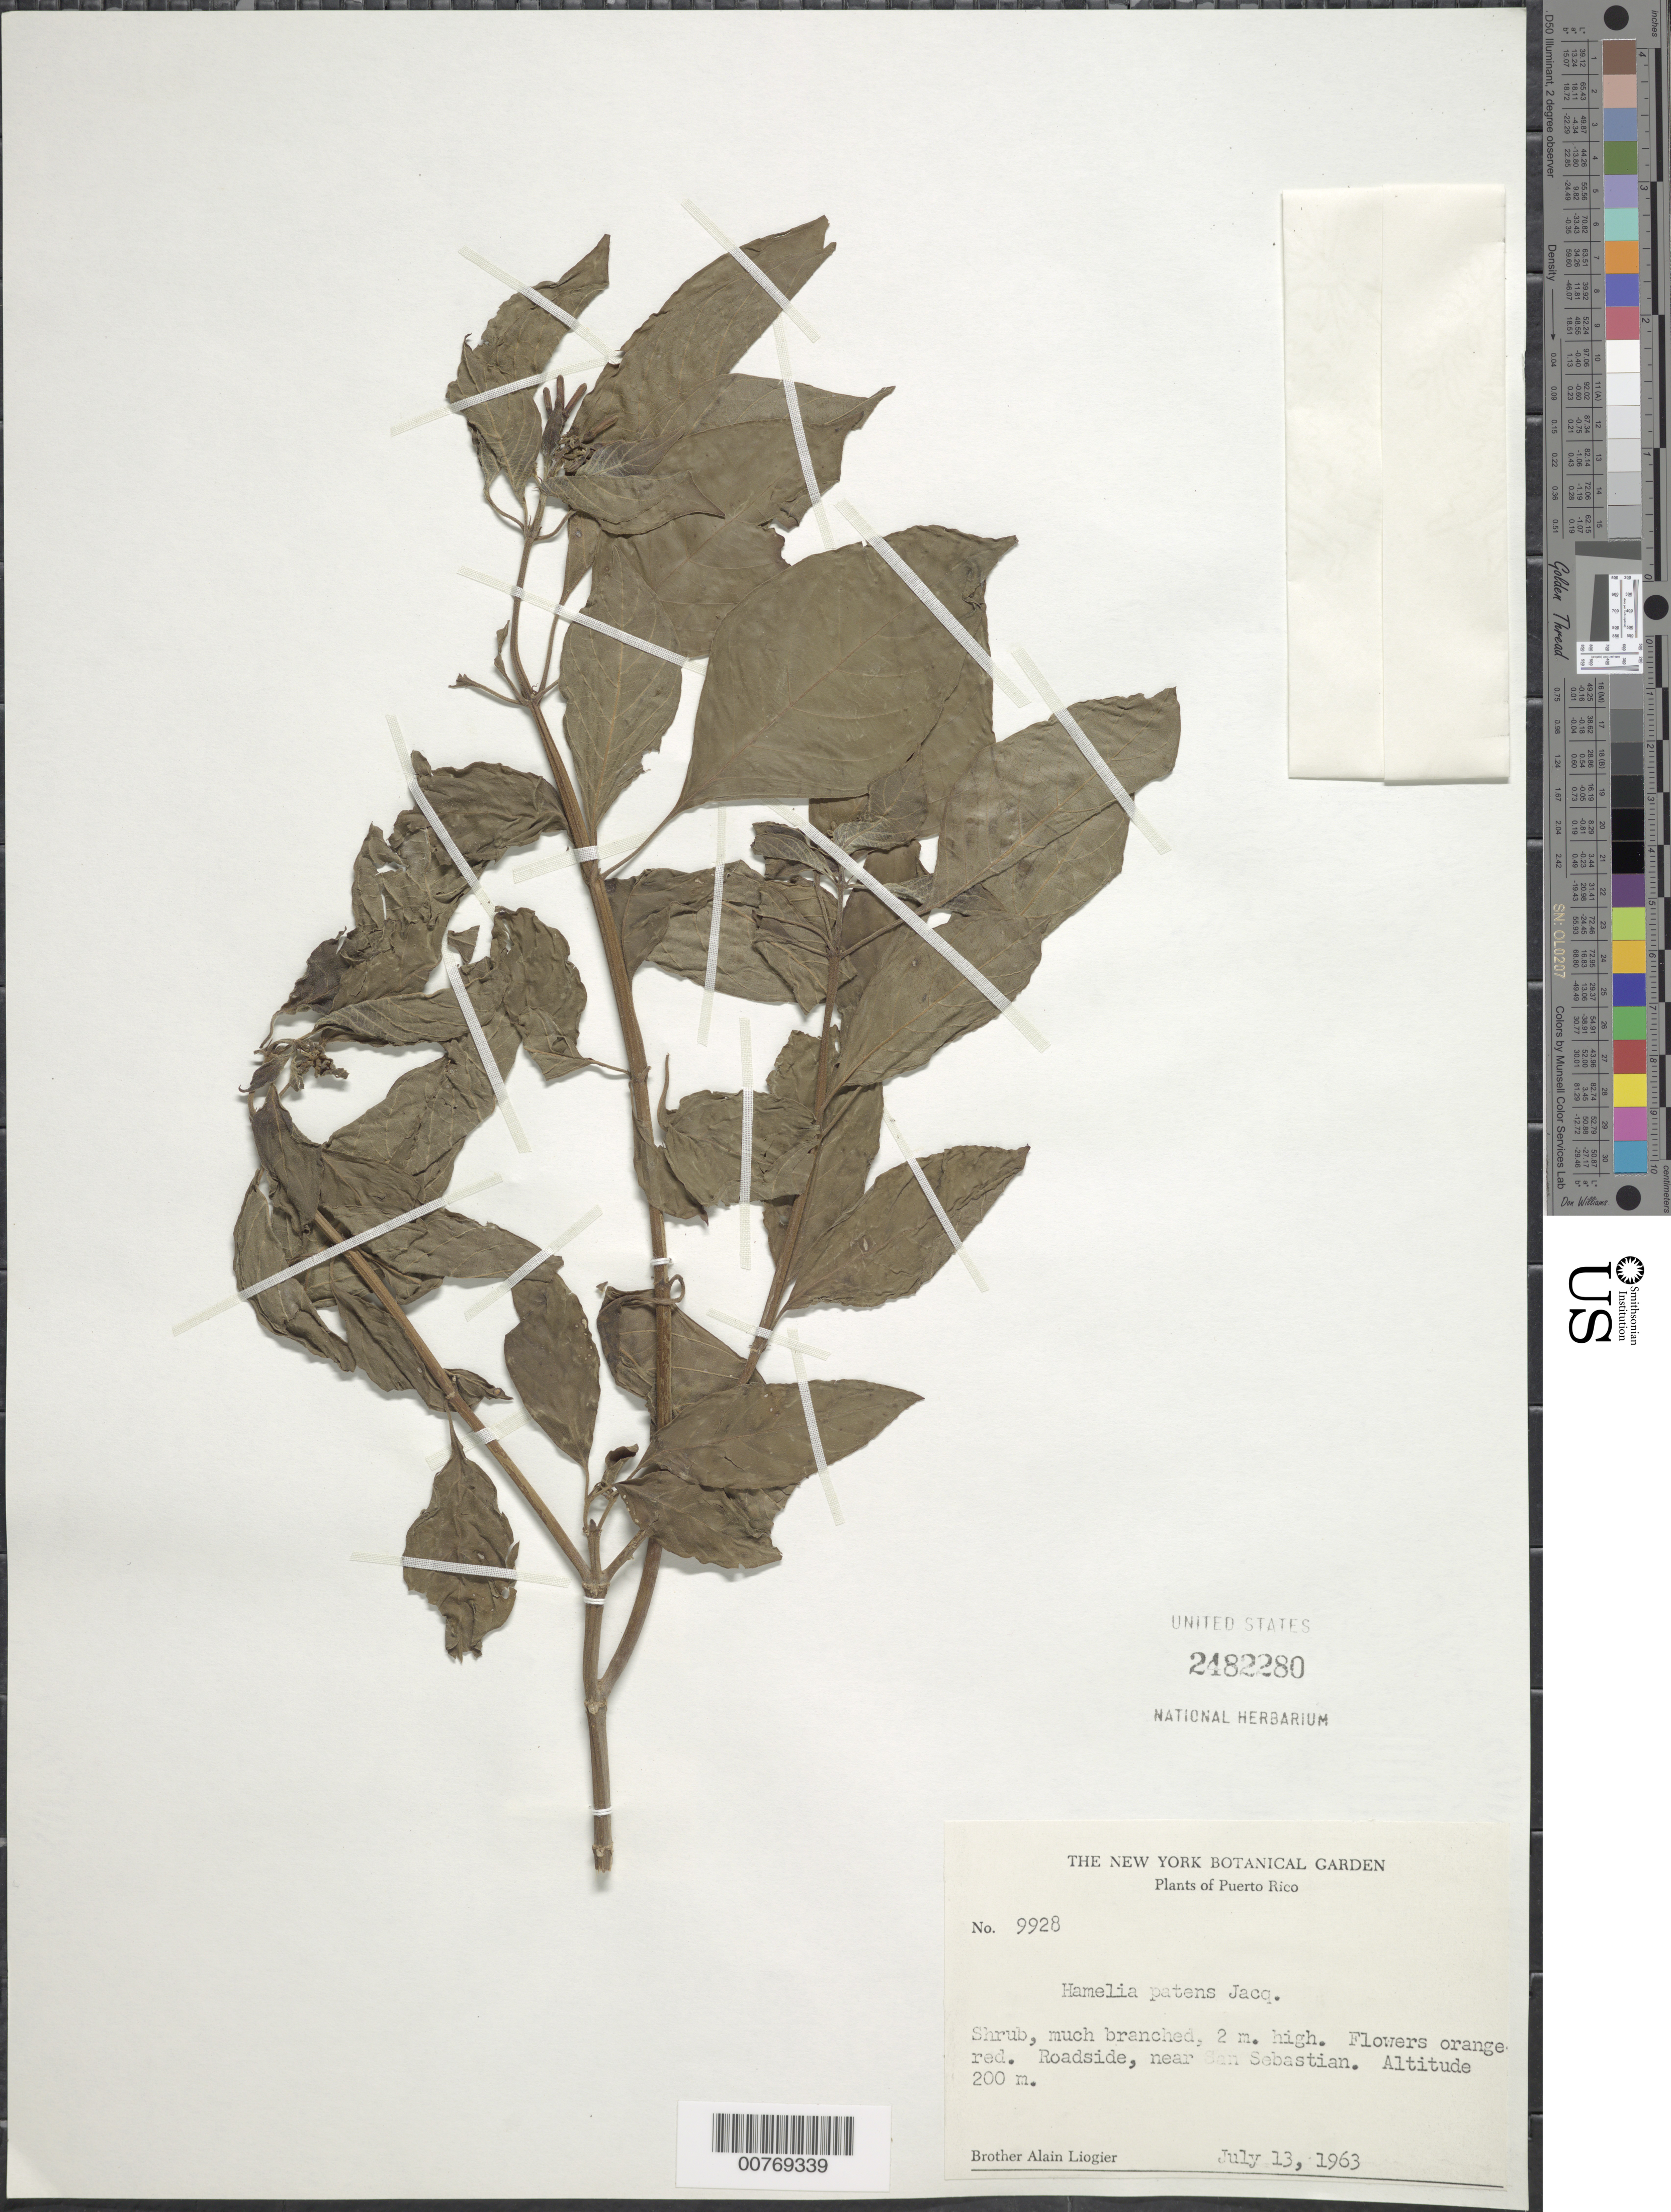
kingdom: Plantae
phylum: Tracheophyta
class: Magnoliopsida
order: Gentianales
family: Rubiaceae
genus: Hamelia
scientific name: Hamelia patens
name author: Jacq.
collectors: A. H. Liogier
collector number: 9928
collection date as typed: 13 Jul 1963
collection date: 1963-07-13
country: Puerto Rico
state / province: San Sebastián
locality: Roadside, near San Sebastian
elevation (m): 200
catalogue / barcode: US 2482280